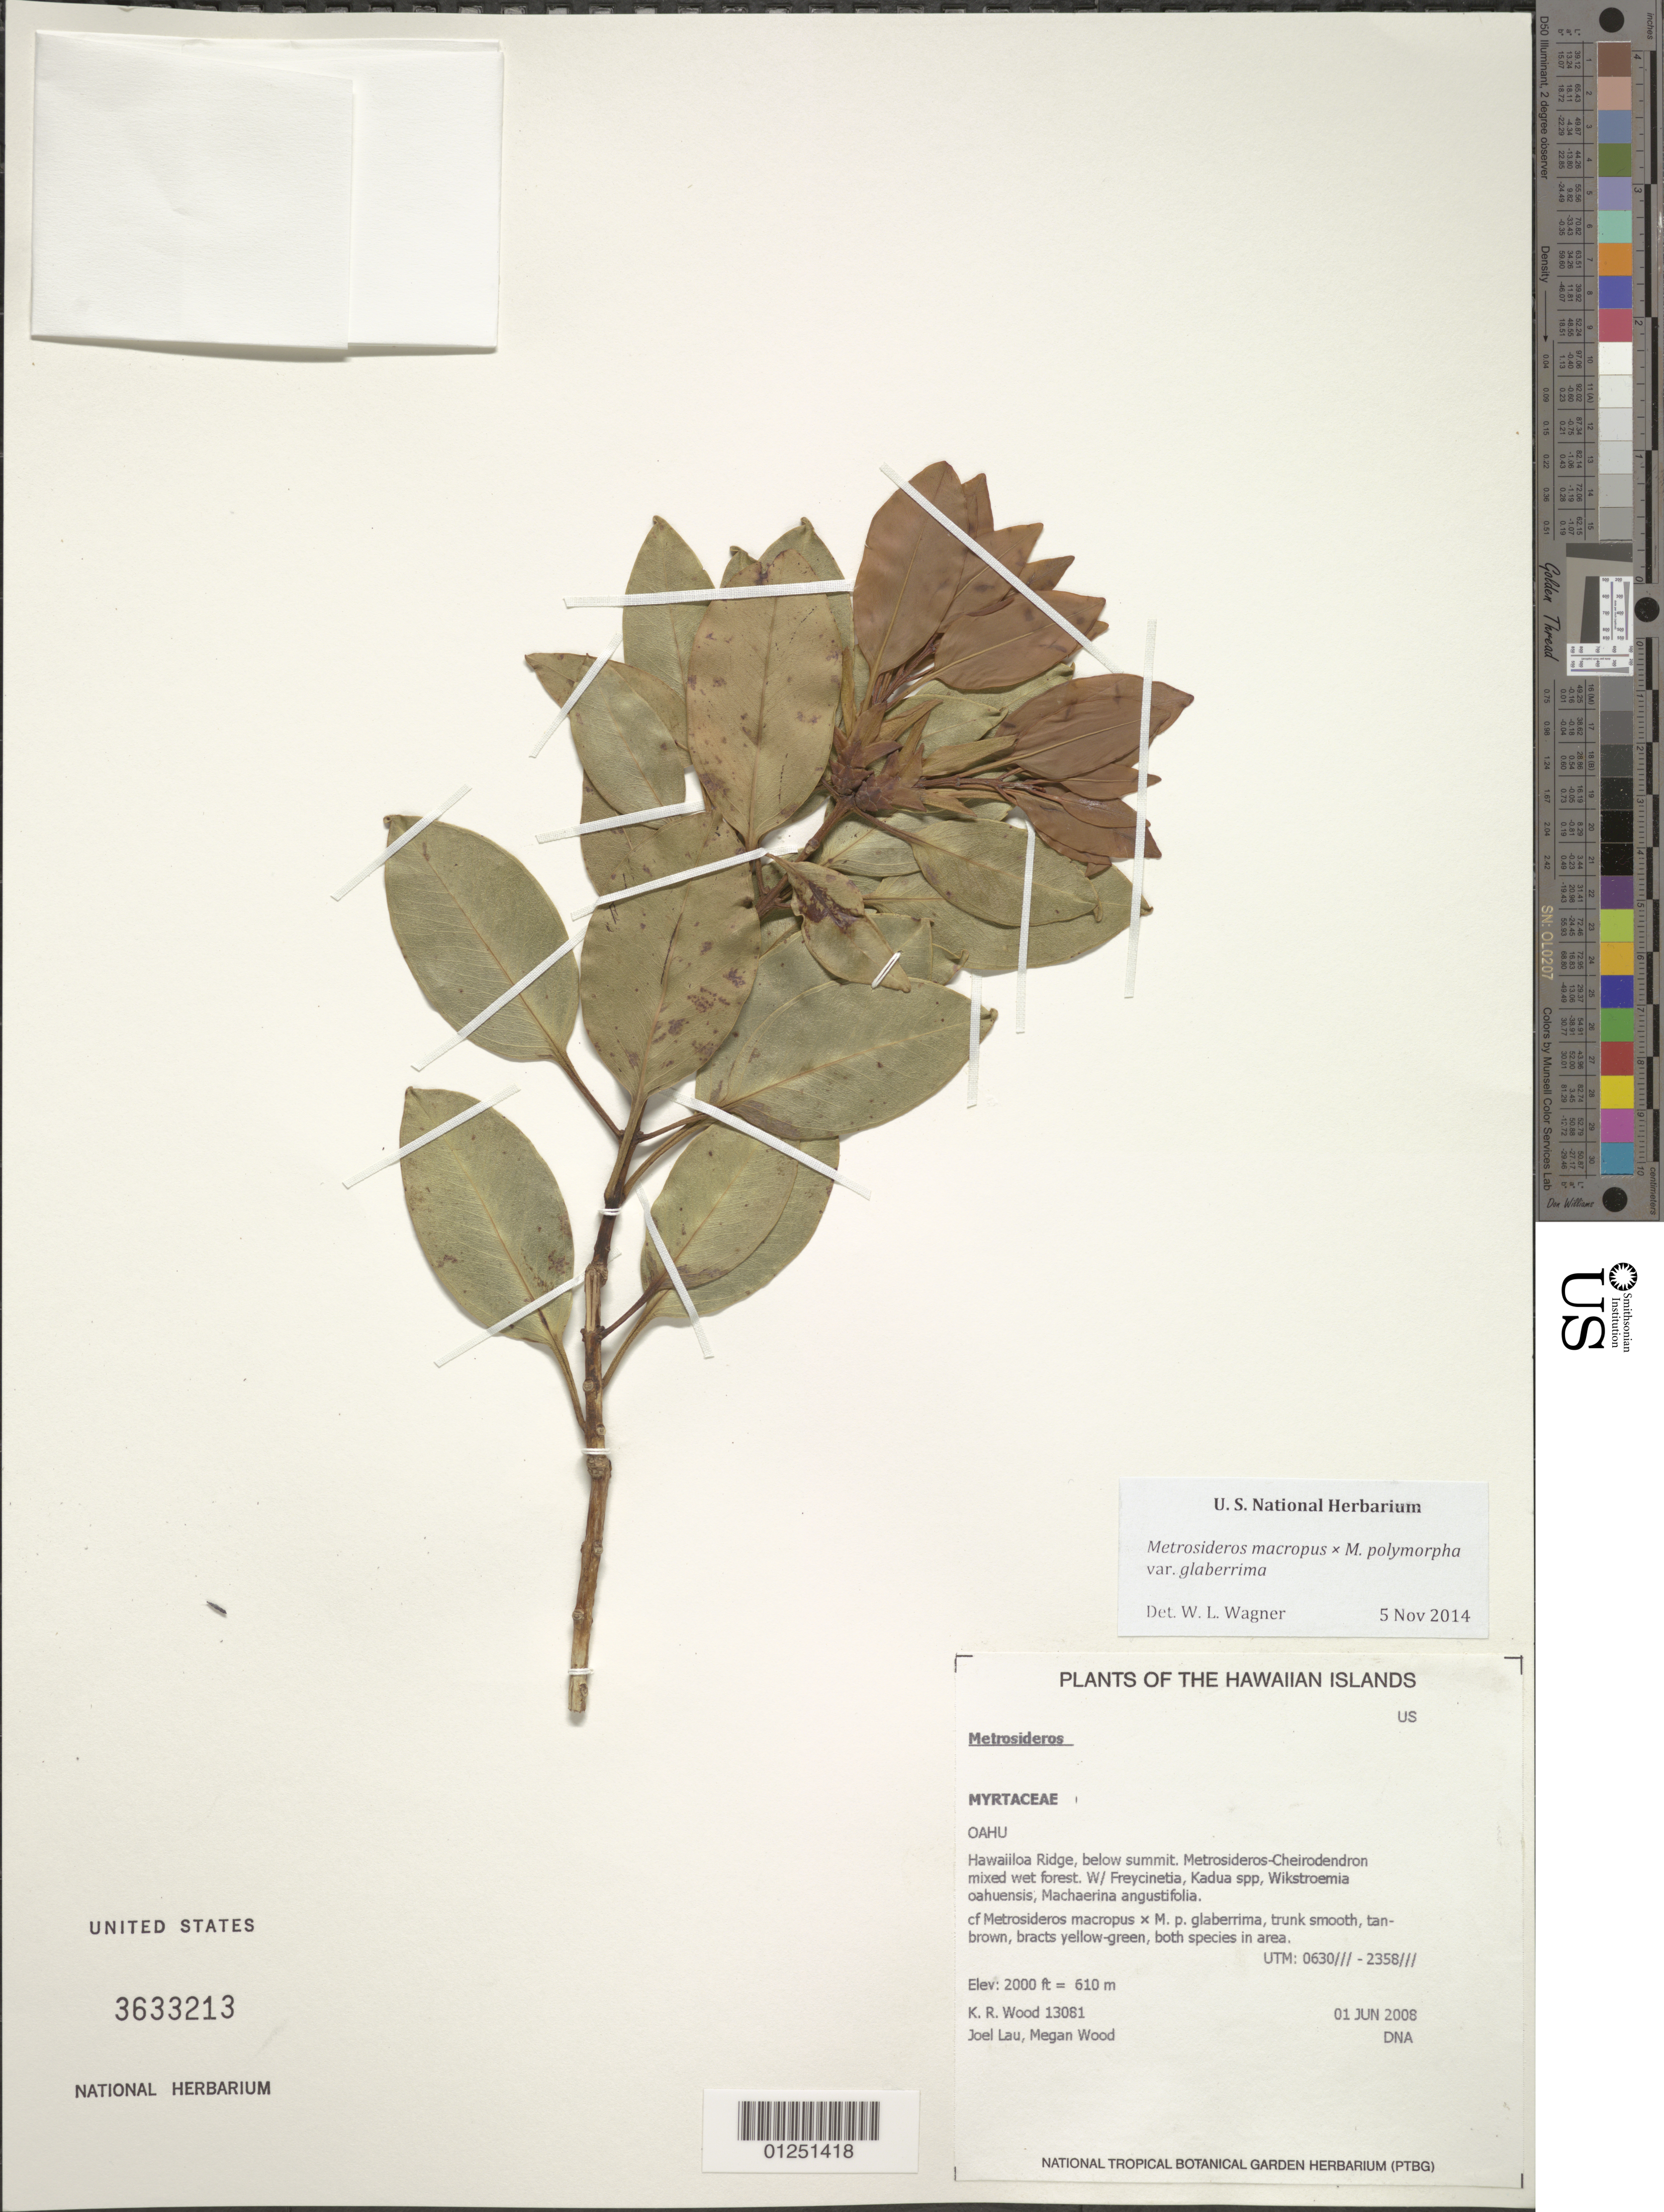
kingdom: Plantae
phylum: Tracheophyta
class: Magnoliopsida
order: Myrtales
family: Myrtaceae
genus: Metrosideros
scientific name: Metrosideros macropus x M. polymorpha var. glaberrima (H. Lév.) H. St. John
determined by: Wagner, W. L., (BOT), Smithsonian Institution - National Museum of Natural History (UNITED STATES)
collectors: K. R. Wood, J. Lau & M. Wood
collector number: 13081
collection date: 2008-06-01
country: United States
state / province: Hawaii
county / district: Honolulu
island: Oahu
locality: Hawaiiloa Ridge, below summit.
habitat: Mixed wet forest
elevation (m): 610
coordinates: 0630///, 2358///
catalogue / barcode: US 3633213